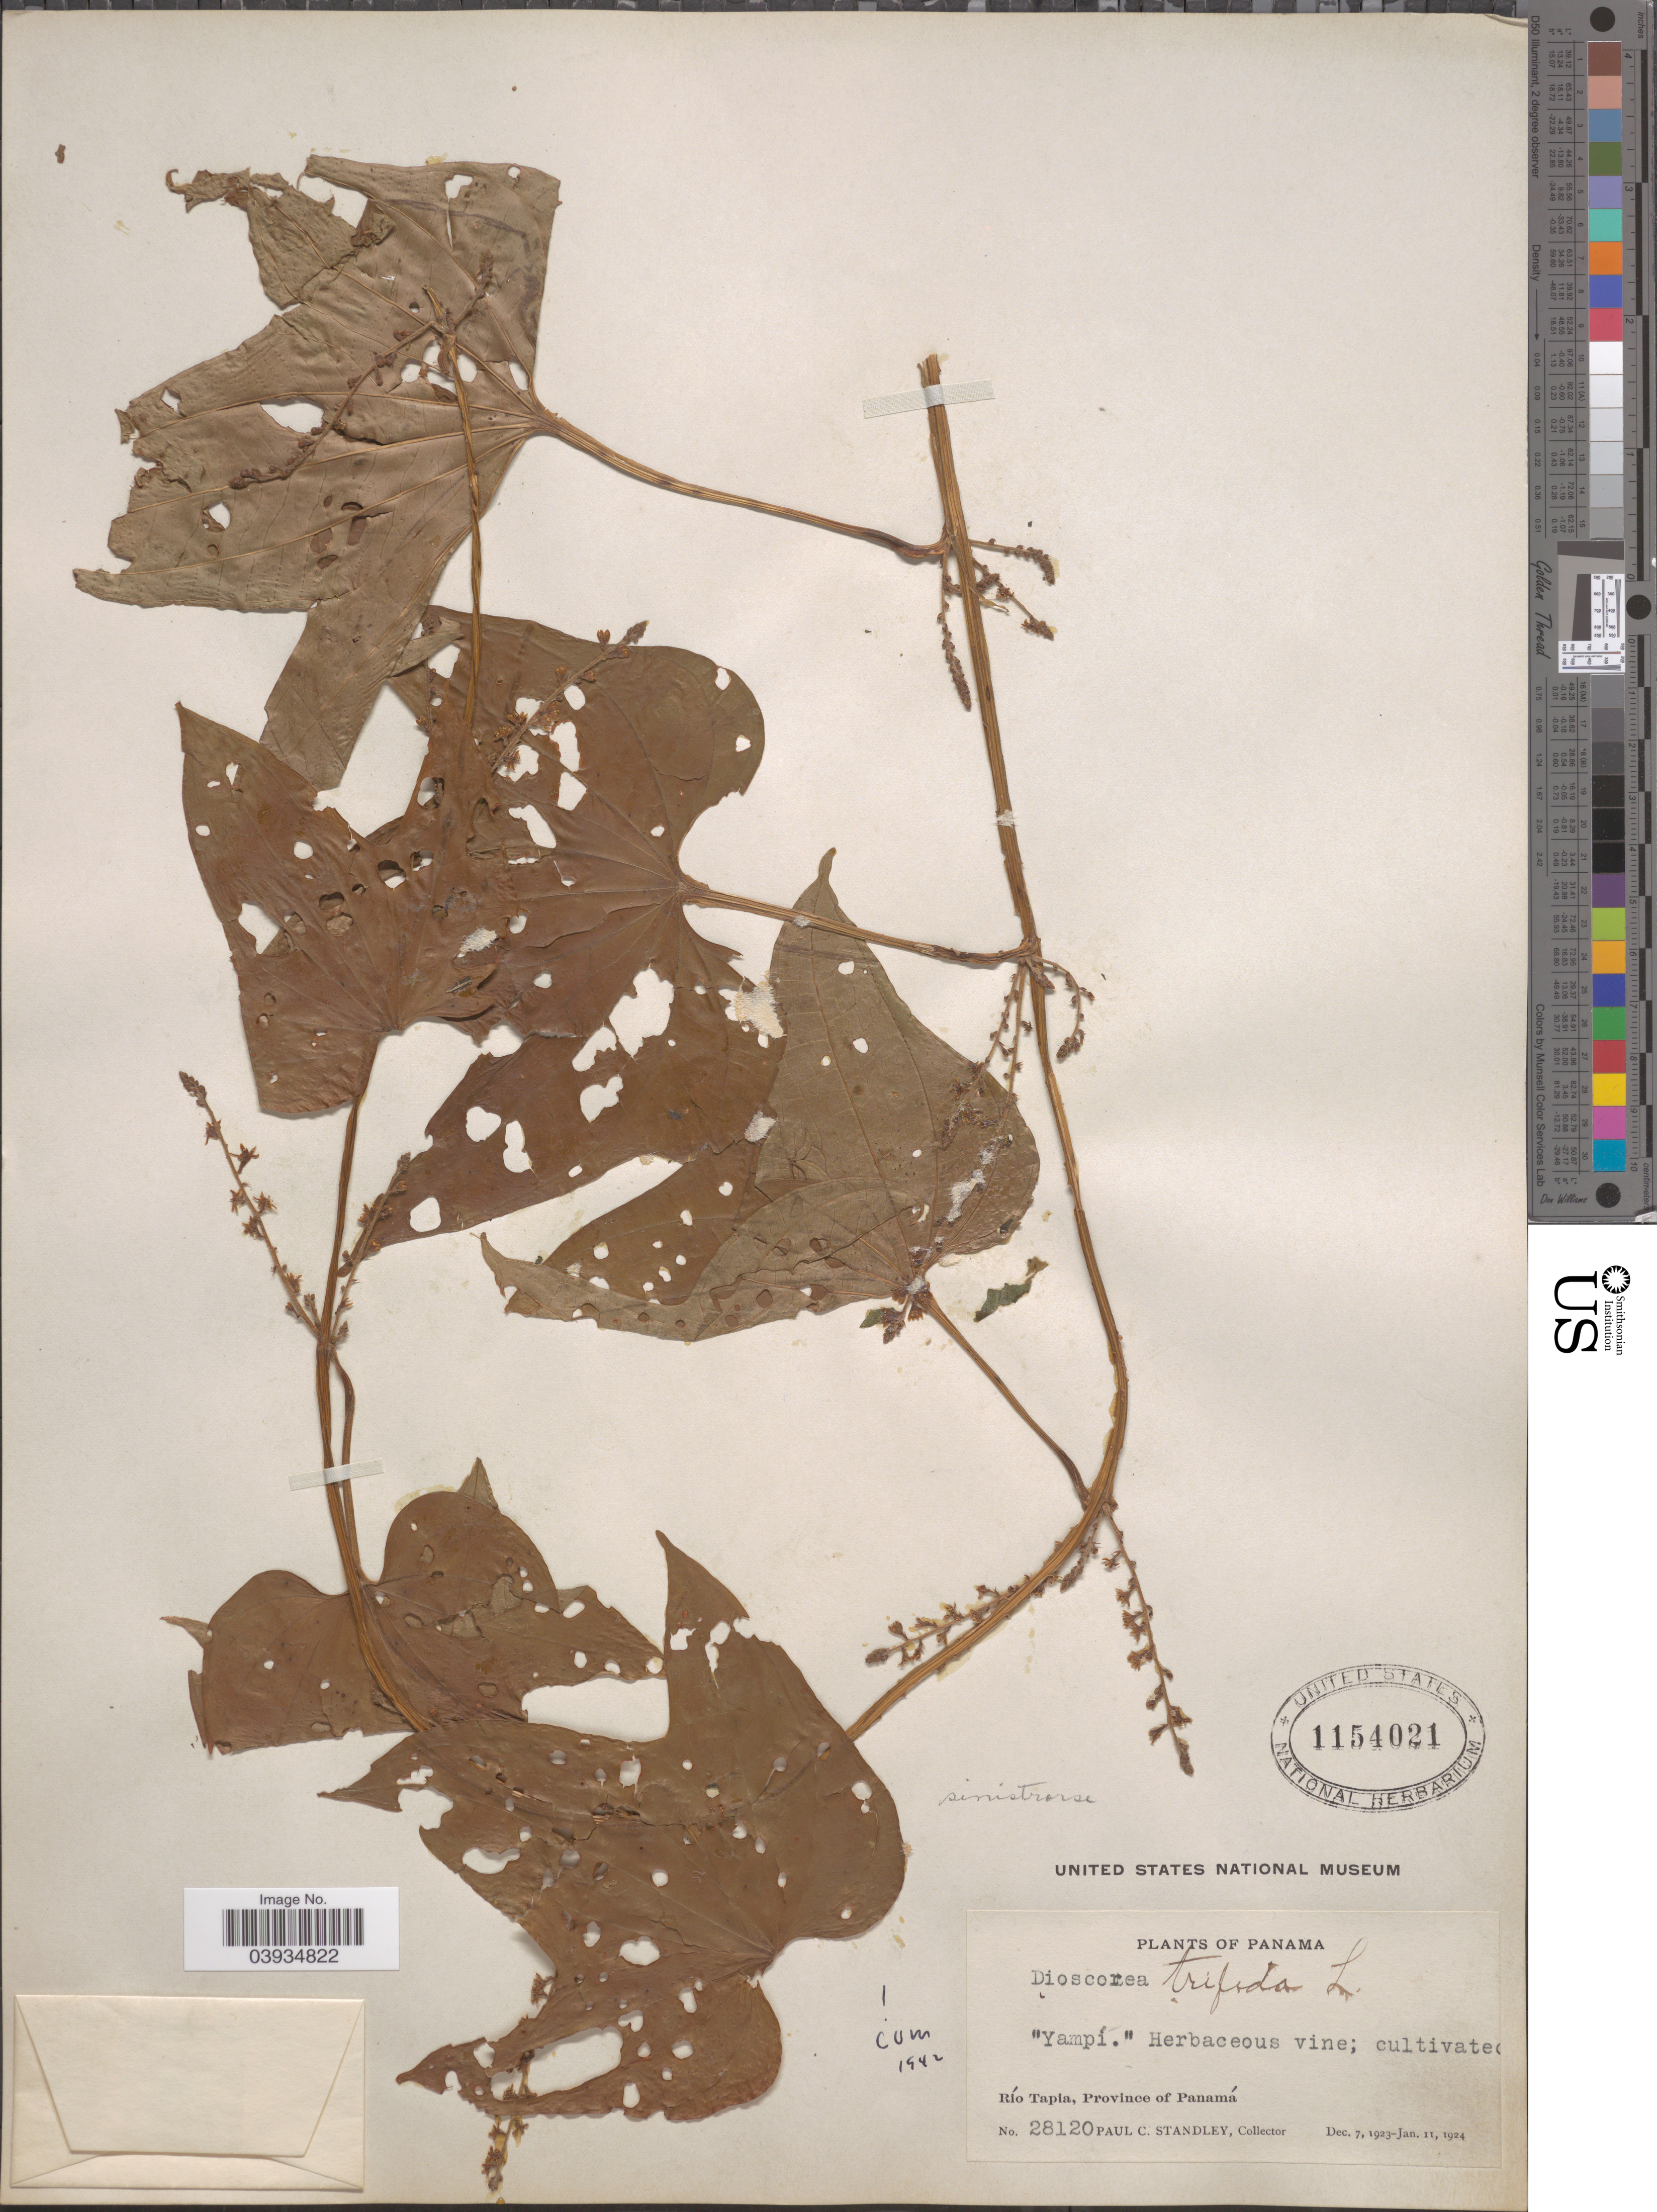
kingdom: Plantae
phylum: Tracheophyta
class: Liliopsida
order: Dioscoreales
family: Dioscoreaceae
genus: Dioscorea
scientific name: Dioscorea trifida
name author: L. f.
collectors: P. C. Standley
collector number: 28120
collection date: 1923-12-07/1924-01-11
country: Panama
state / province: Panamá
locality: Río Tapia.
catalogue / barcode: US 1154021